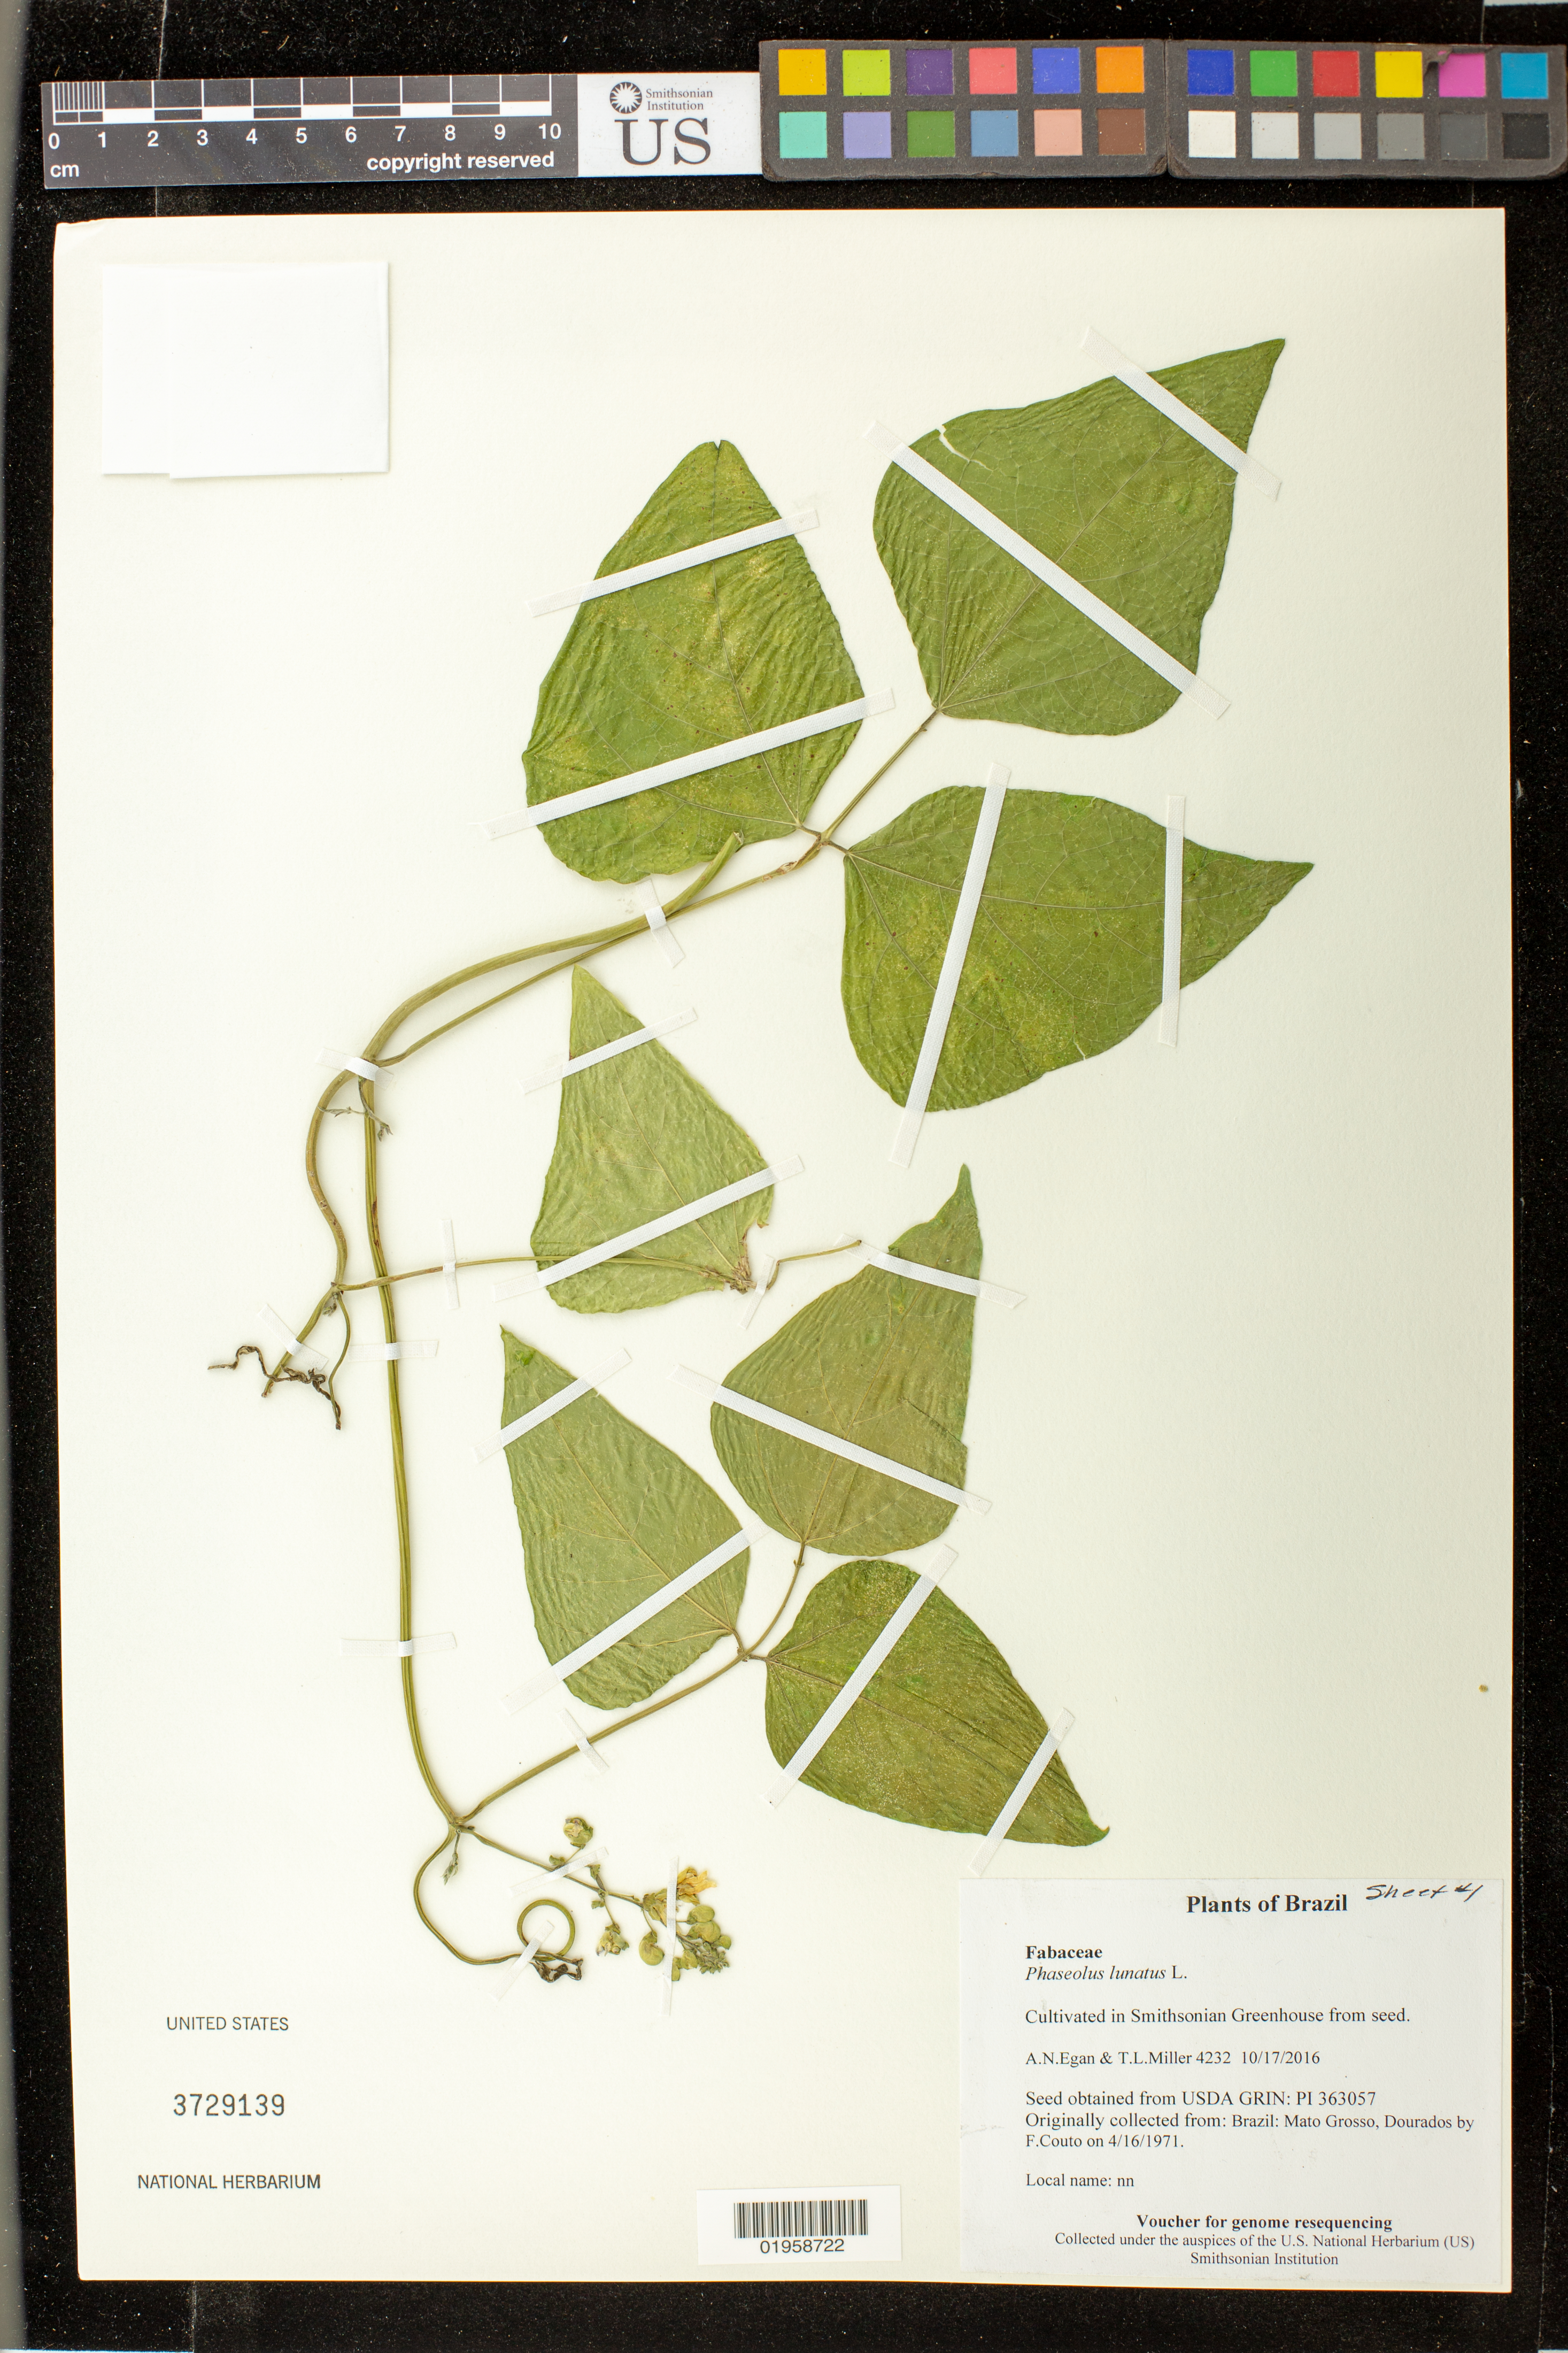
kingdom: Plantae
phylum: Tracheophyta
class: Magnoliopsida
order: Fabales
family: Fabaceae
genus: Phaseolus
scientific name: Phaseolus lunatus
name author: L.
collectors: A. N. Egan & T. L. Miller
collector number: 4232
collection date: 2016-10-17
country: United States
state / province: Maryland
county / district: Prince George's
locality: Smithsonian's Museum Support Ctr; 4210 Suitland Pkwy., NMNH Botany Research Greenhouses. Suitland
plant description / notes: Originally collected in Brazil, Mato Grosso, Dourados on 1971-04-16. F.Couto (collector); Grown from seed acquired from the USDA's GRIN seed bank.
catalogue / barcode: US 3729139